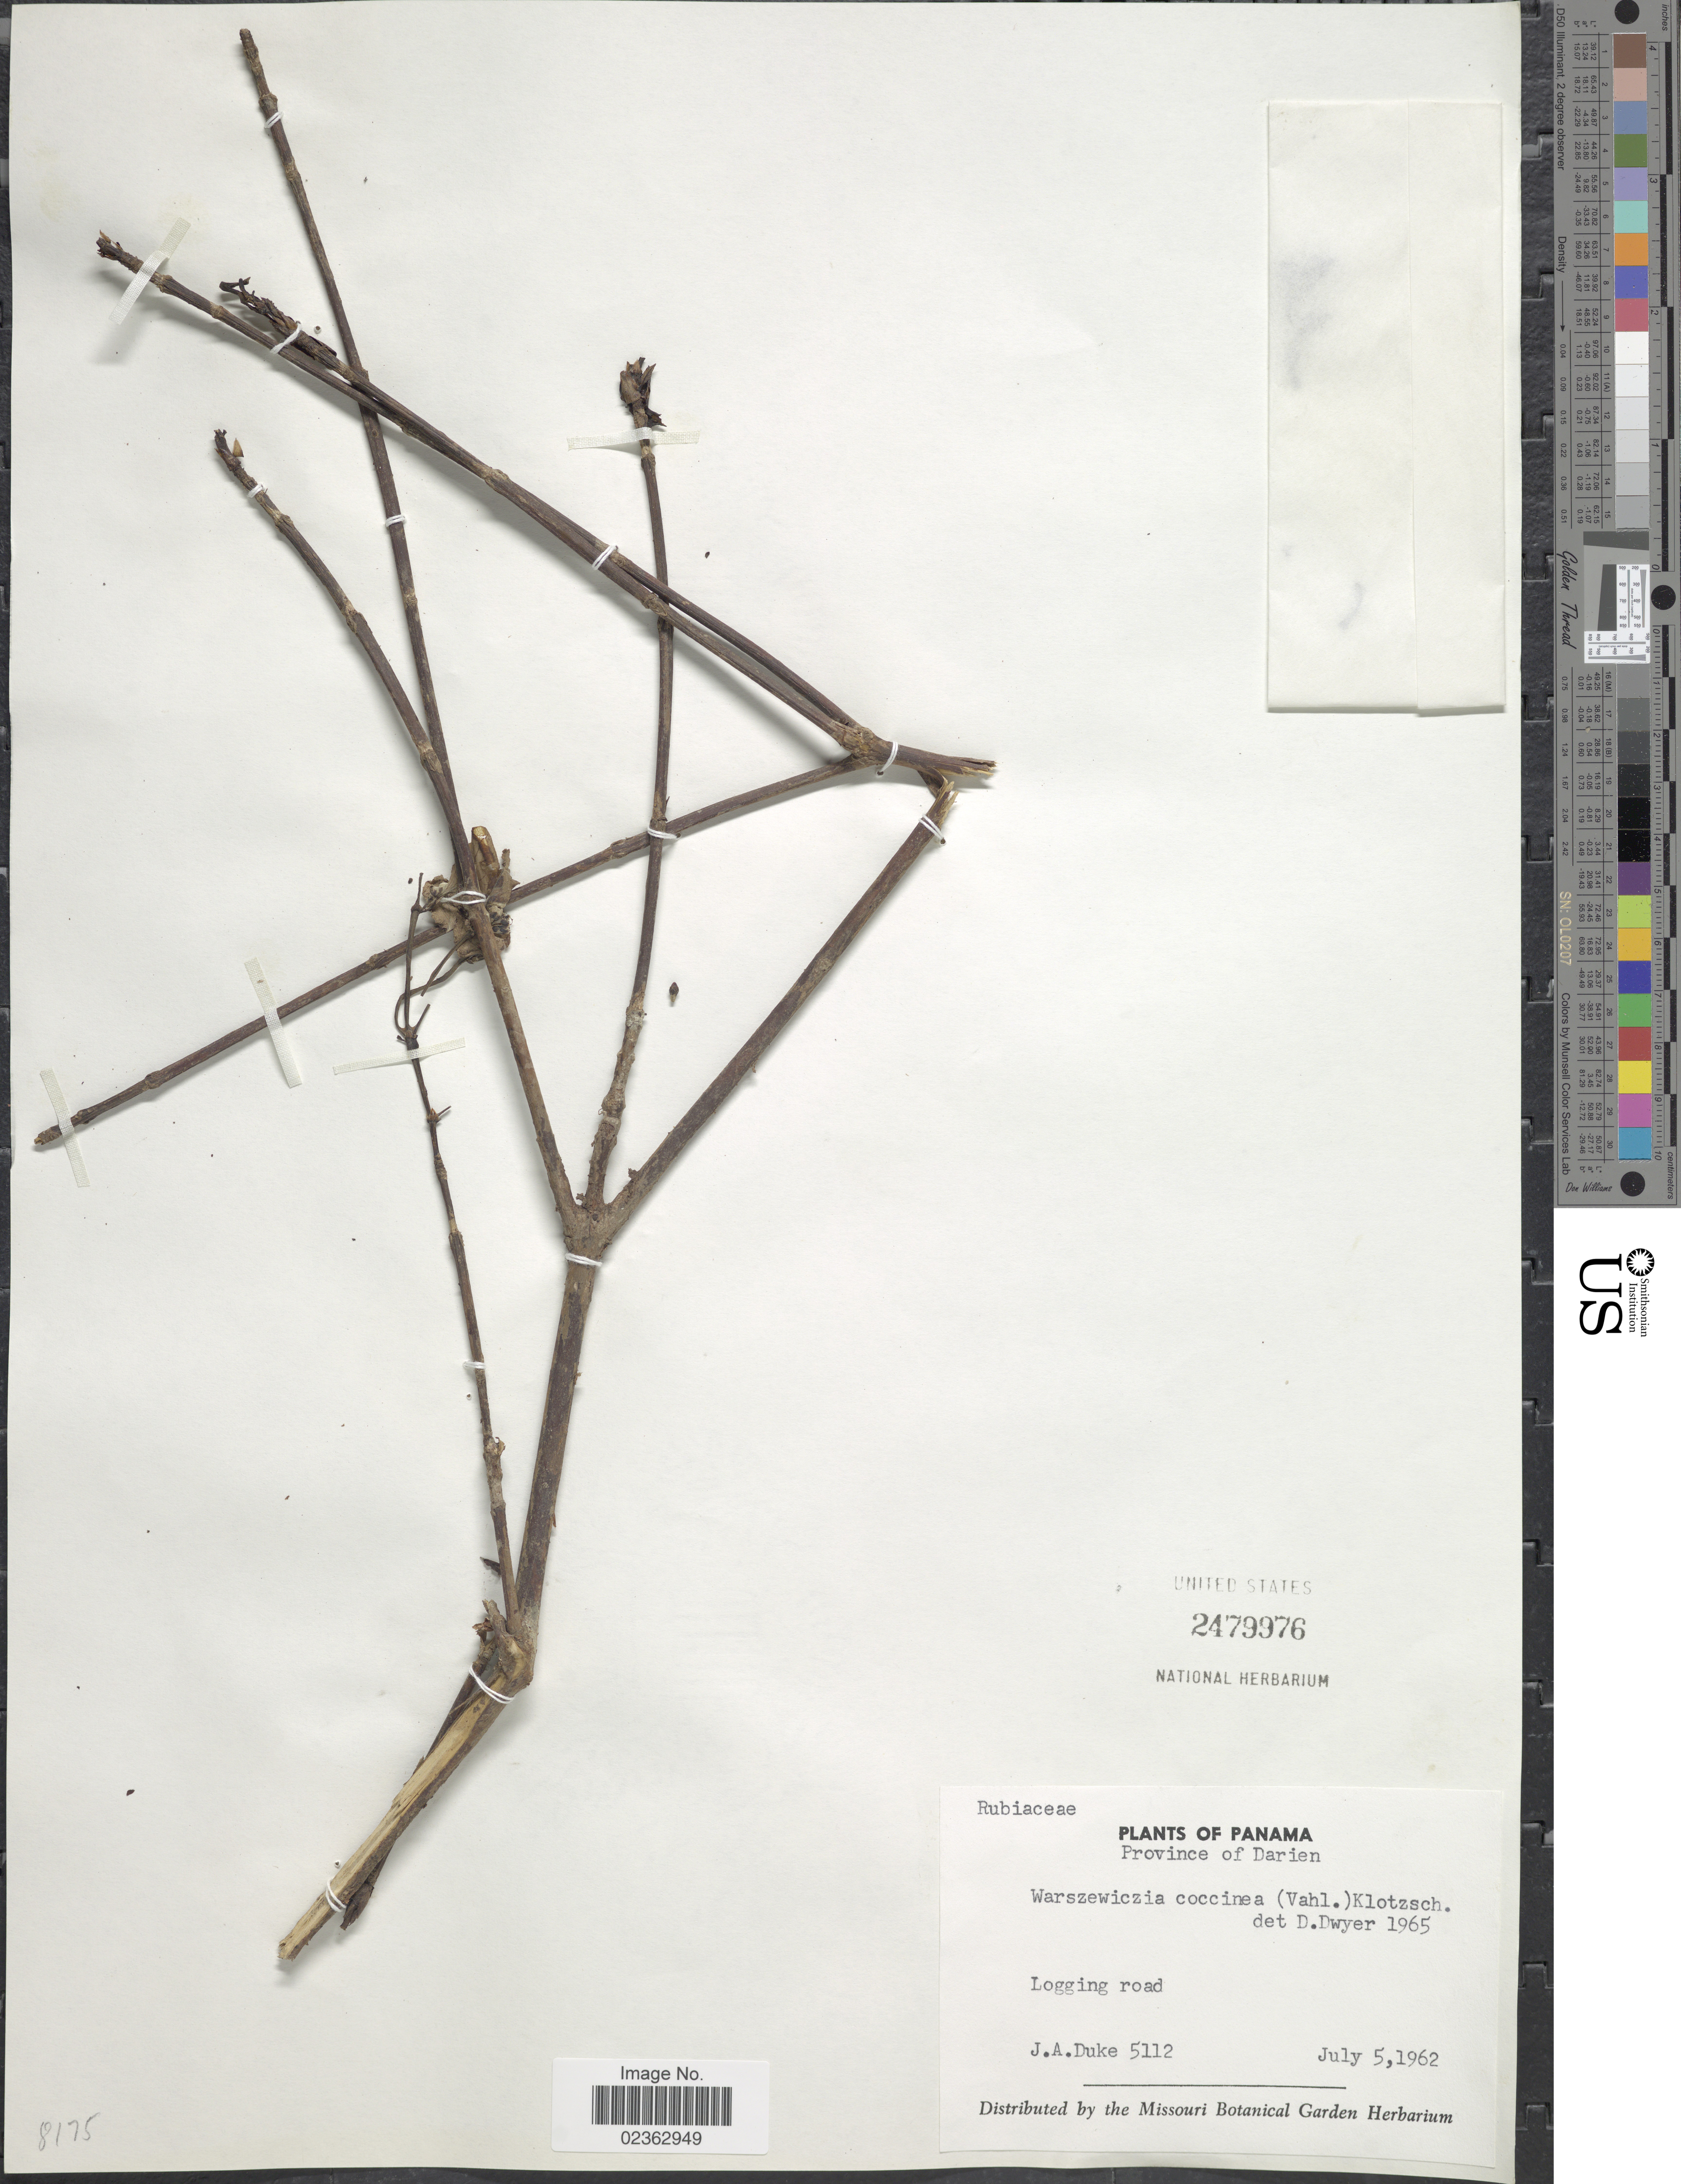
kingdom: Plantae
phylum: Tracheophyta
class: Magnoliopsida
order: Gentianales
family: Rubiaceae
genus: Warszewiczia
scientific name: Warszewiczia coccinea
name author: (Vahl) Klotzsch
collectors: J. A. Duke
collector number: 5112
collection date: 1962-07-05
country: Panama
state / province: Darién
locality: Logging road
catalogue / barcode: US 2479976